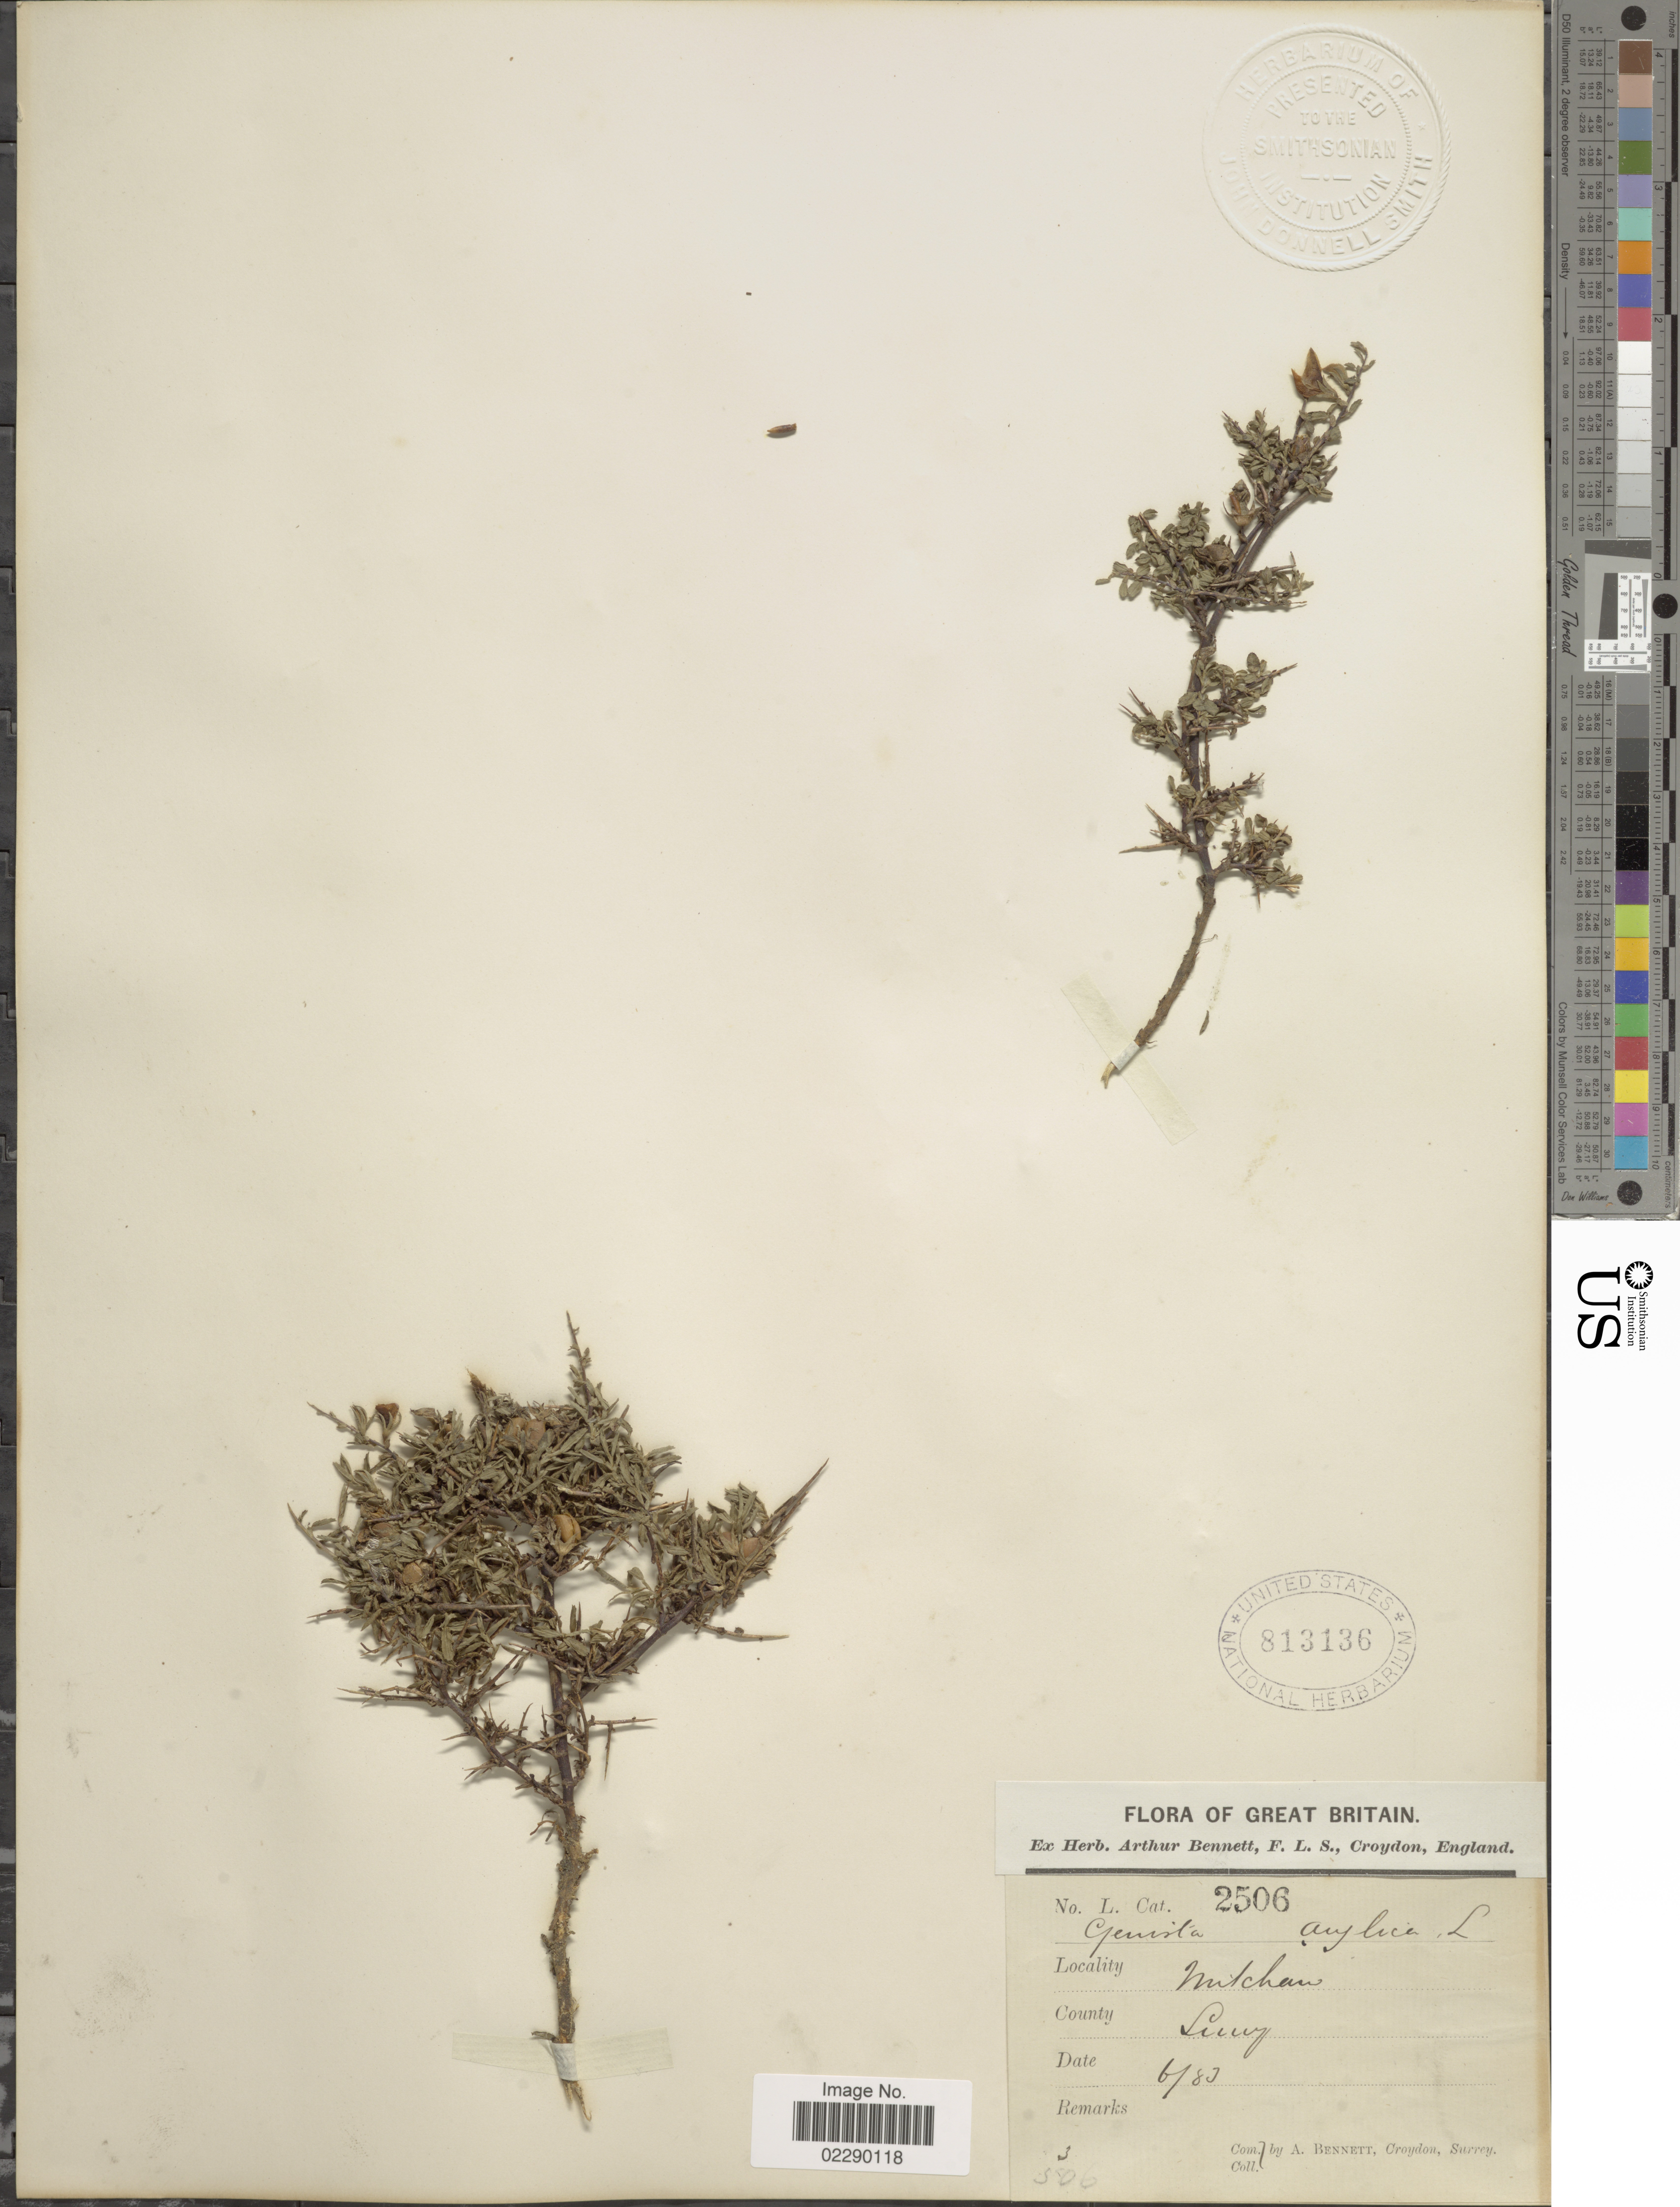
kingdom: Plantae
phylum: Tracheophyta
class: Magnoliopsida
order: Fabales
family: Fabaceae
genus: Genista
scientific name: Genista anglica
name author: L.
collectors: A. Bennett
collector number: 2506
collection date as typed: Transcribed d/m/y: /6/83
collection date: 1883-06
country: United Kingdom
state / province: England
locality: Mitcham. Surrey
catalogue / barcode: US 813136